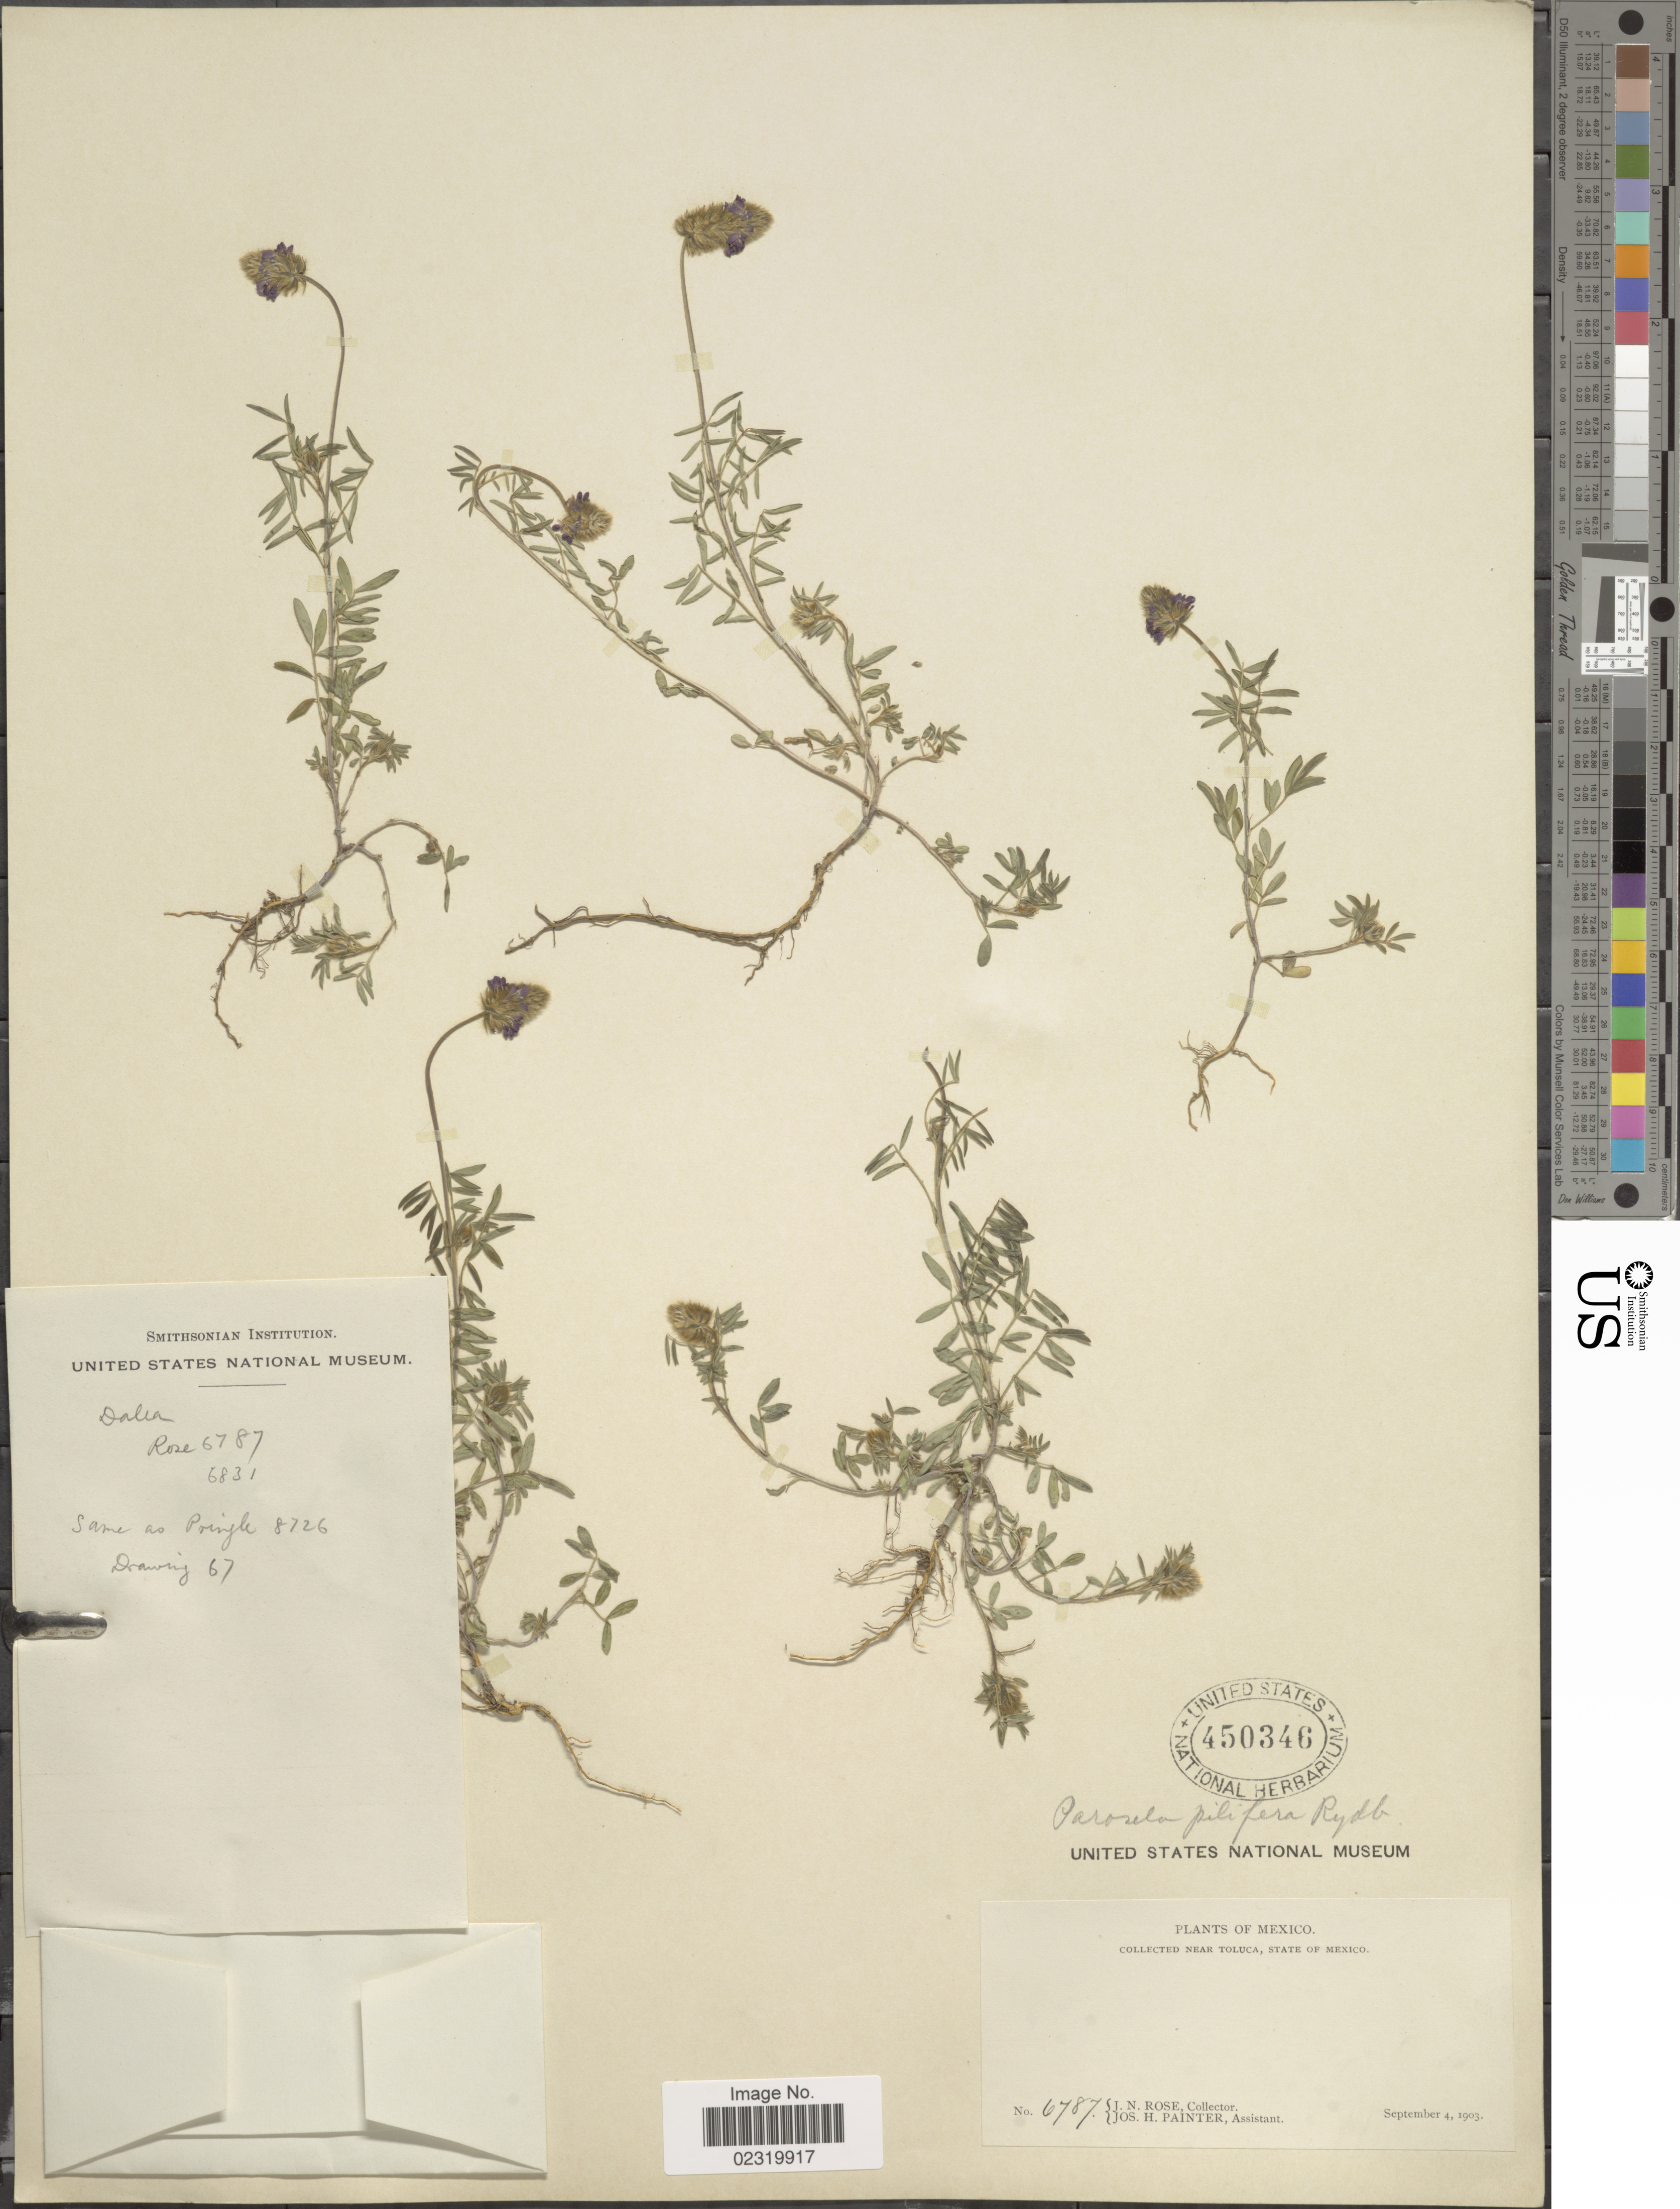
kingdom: Plantae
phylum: Tracheophyta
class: Magnoliopsida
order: Fabales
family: Fabaceae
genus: Dalea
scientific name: Dalea reclinata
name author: (Cav.) Willd.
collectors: J. N. Rose & J. H. Painter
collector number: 6787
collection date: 1903-09-04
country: Mexico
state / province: México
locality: Near Toluca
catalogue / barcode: US 450346